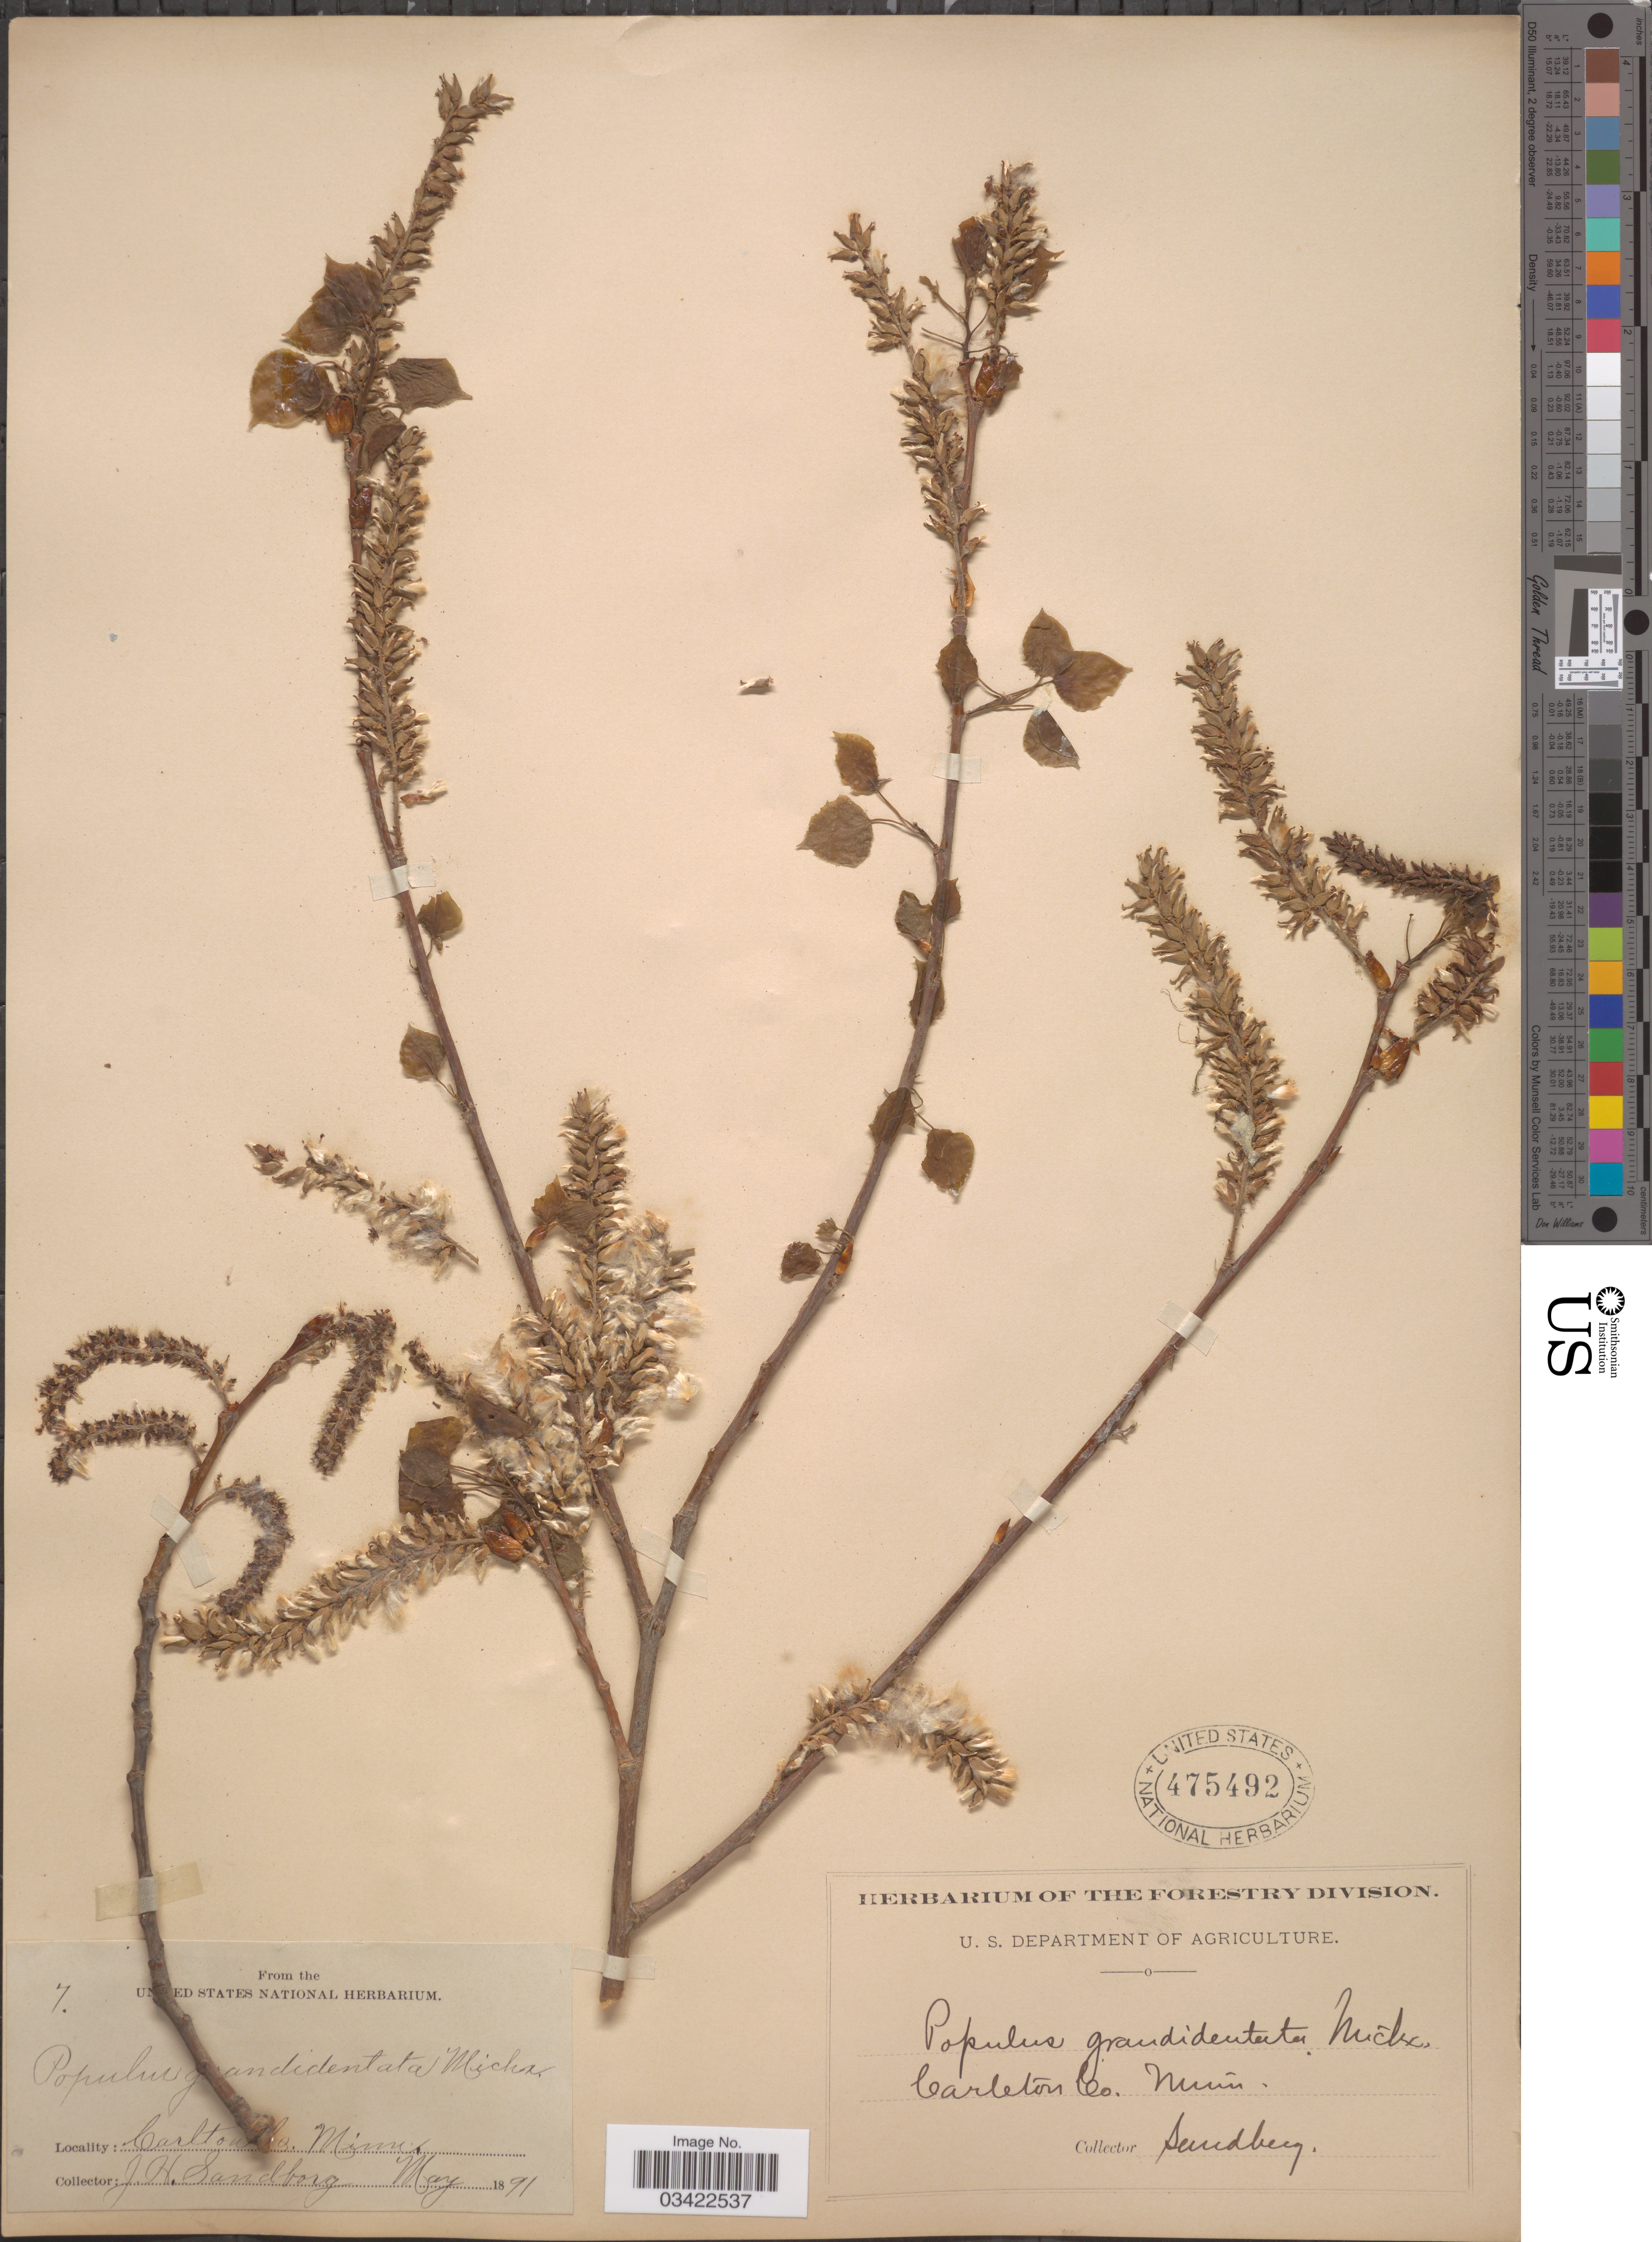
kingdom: Plantae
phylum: Tracheophyta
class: Magnoliopsida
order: Malpighiales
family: Salicaceae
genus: Populus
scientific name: Populus tremuloides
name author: Michx.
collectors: J. H. Sandberg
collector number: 7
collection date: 1891-05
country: United States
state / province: Minnesota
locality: Carleton Co.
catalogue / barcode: US 475492